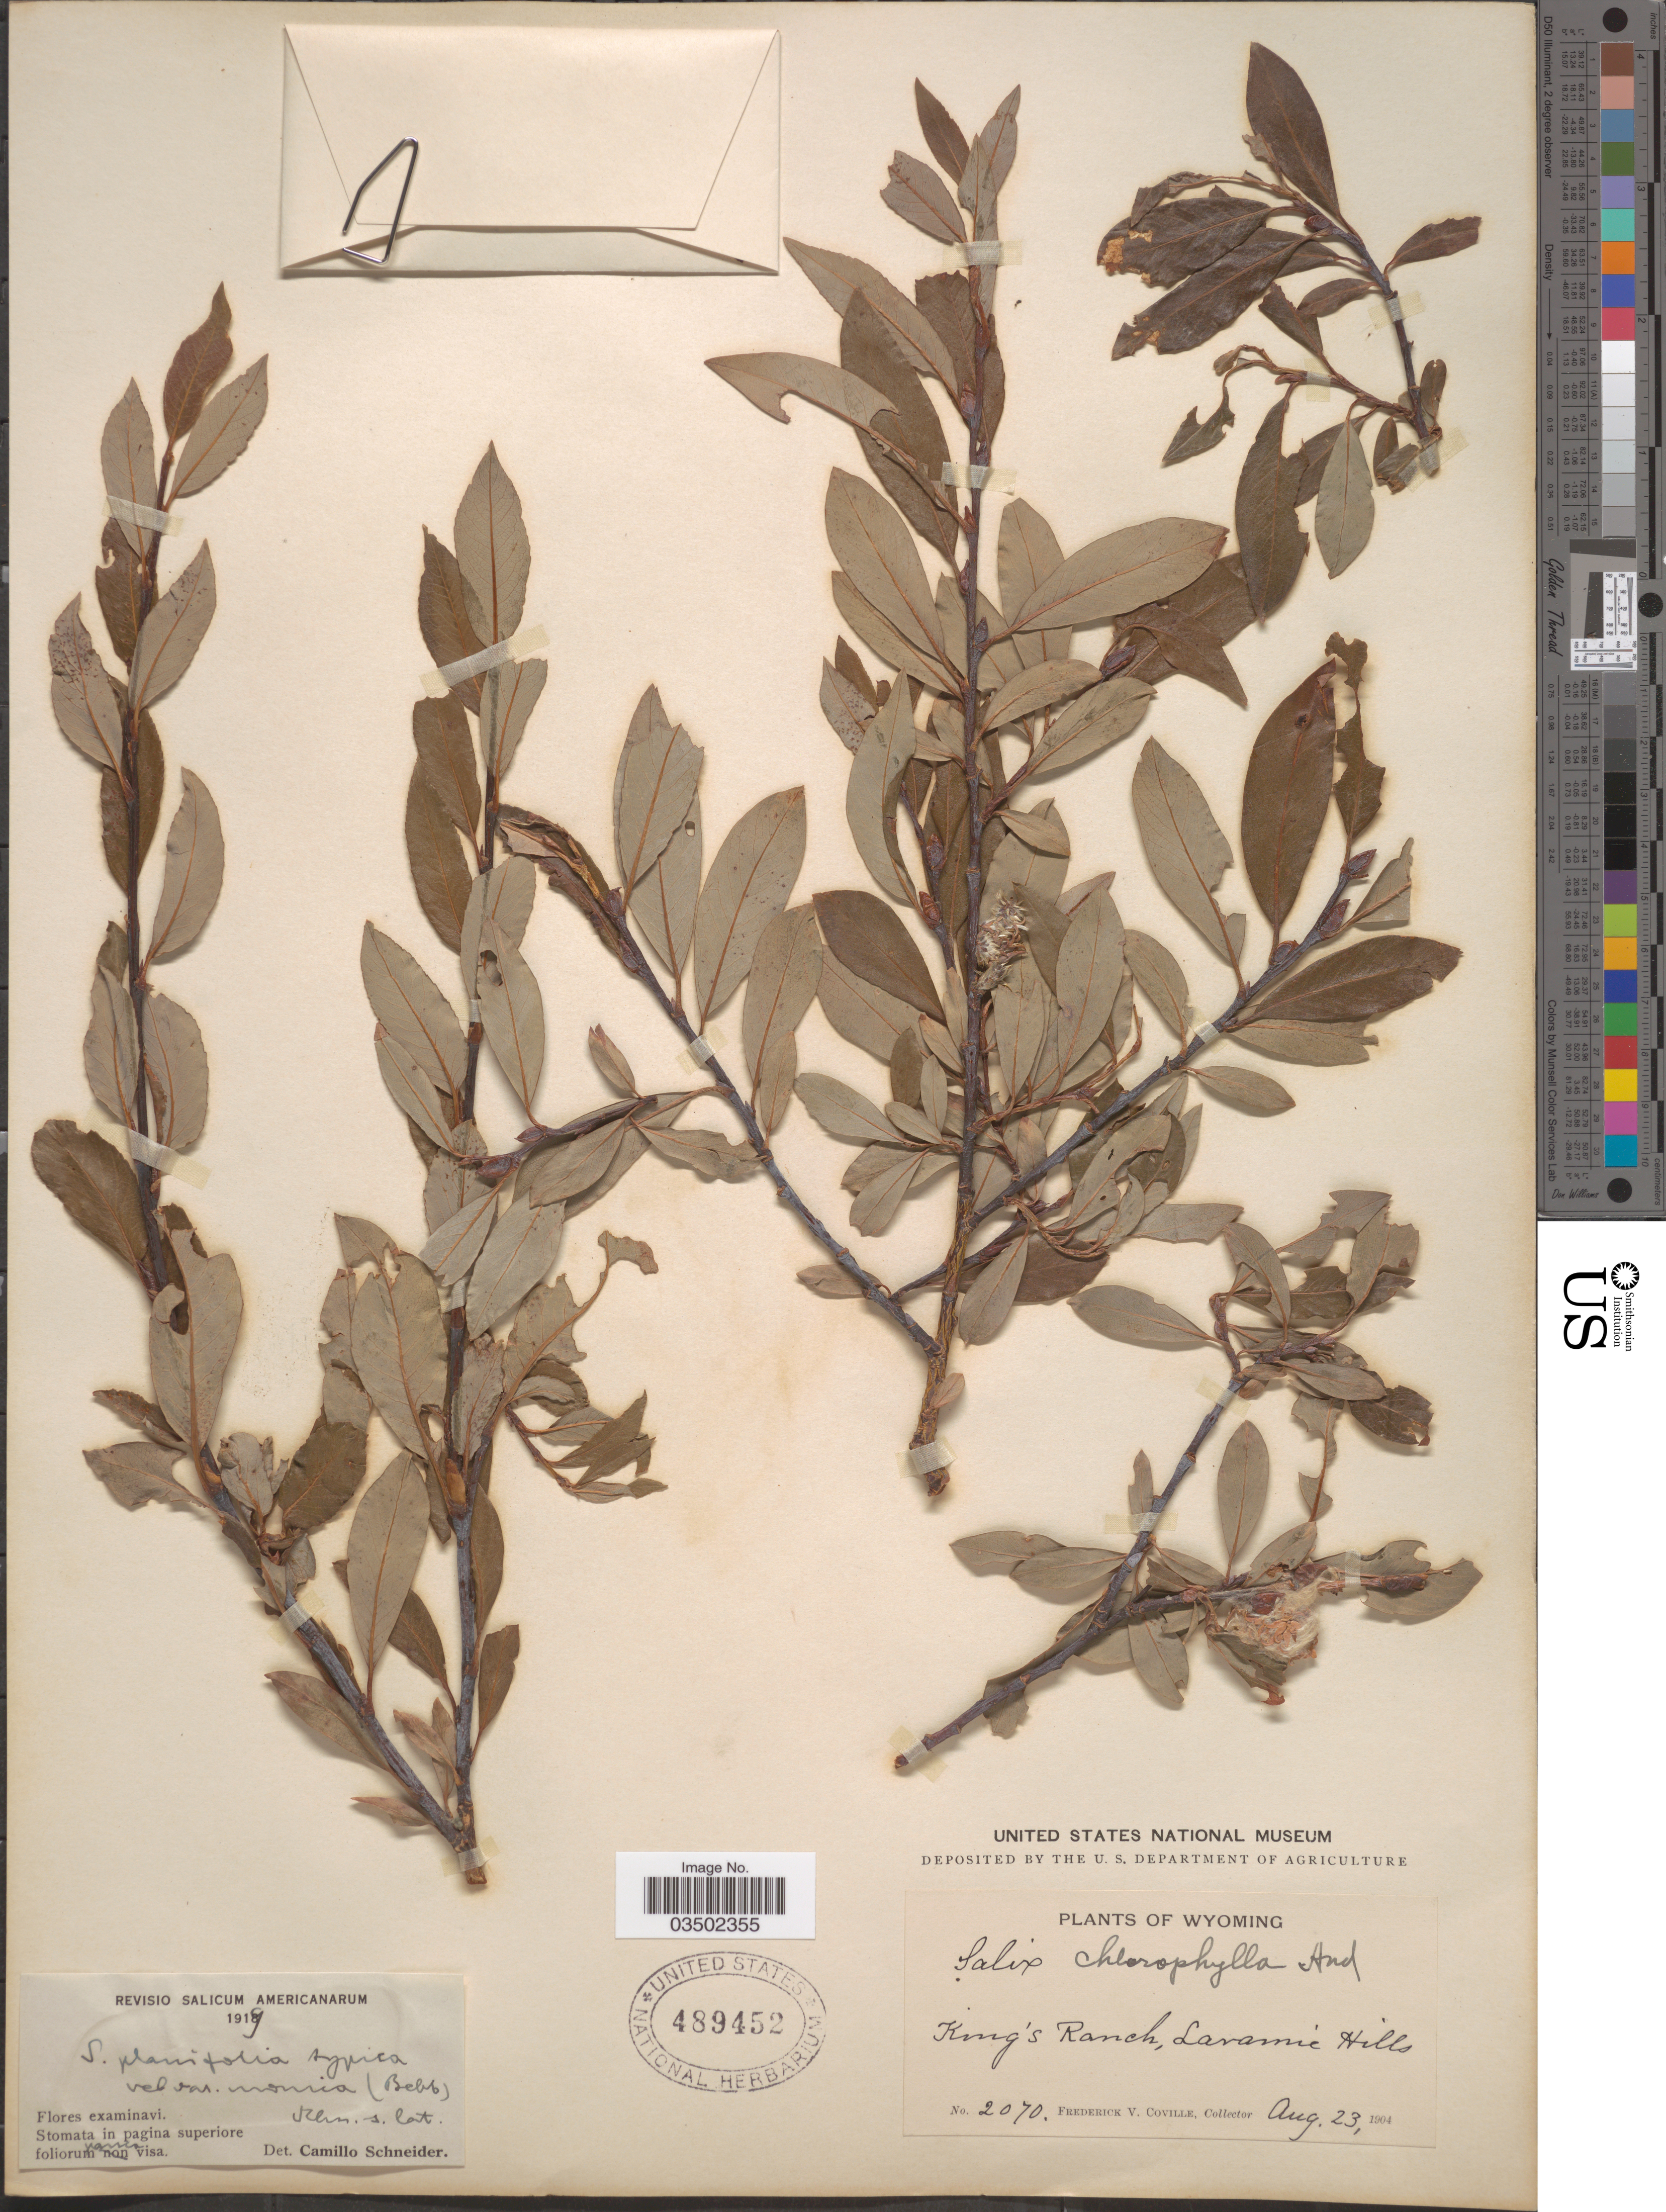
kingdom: Plantae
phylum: Tracheophyta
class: Magnoliopsida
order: Malpighiales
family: Salicaceae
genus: Salix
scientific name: Salix planifolia var. monica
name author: (Bebb) C.K. Schneid.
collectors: F. V. Coville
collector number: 2070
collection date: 1904-08-23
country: United States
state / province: Wyoming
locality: King's Ranch, Laramie Hills.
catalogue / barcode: US 489452